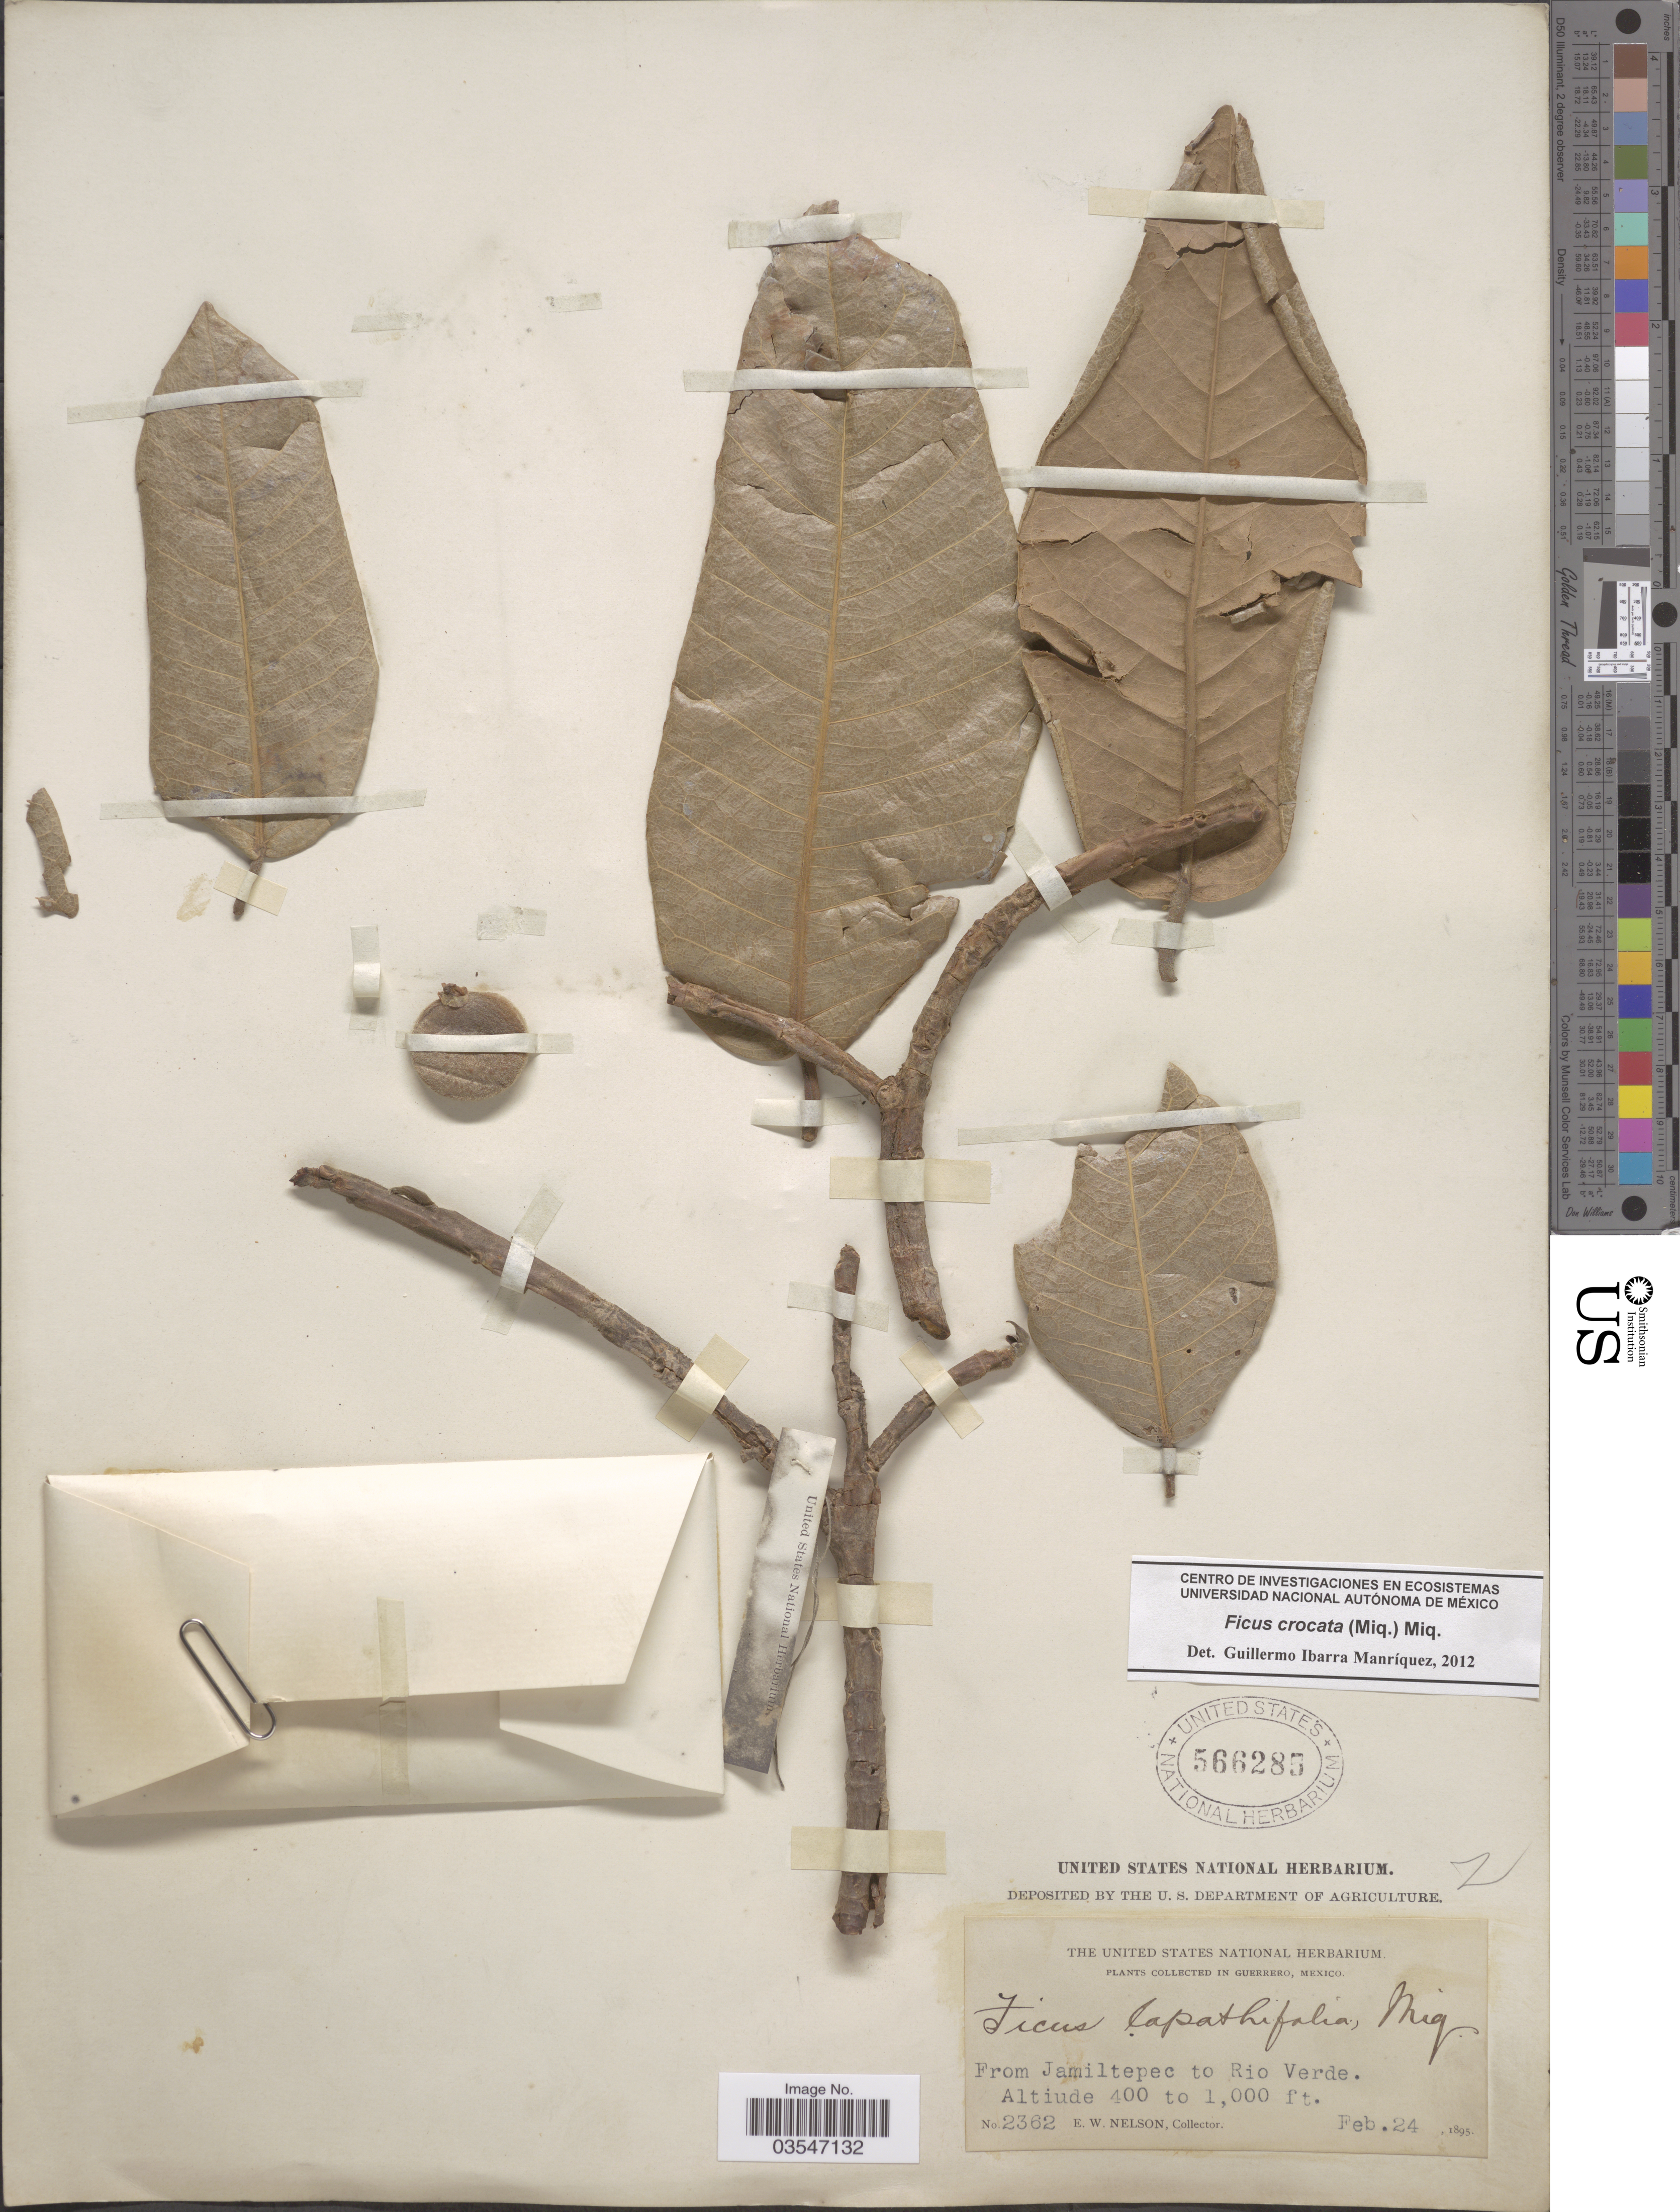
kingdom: Plantae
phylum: Tracheophyta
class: Magnoliopsida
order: Rosales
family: Moraceae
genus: Ficus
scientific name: Ficus crocata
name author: (Miq.) Miq.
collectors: E. W. Nelson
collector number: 2362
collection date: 1895-02-24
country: Mexico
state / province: Guerrero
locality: From Jamiltepec to Rio Verde.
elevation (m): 122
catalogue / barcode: US 566285